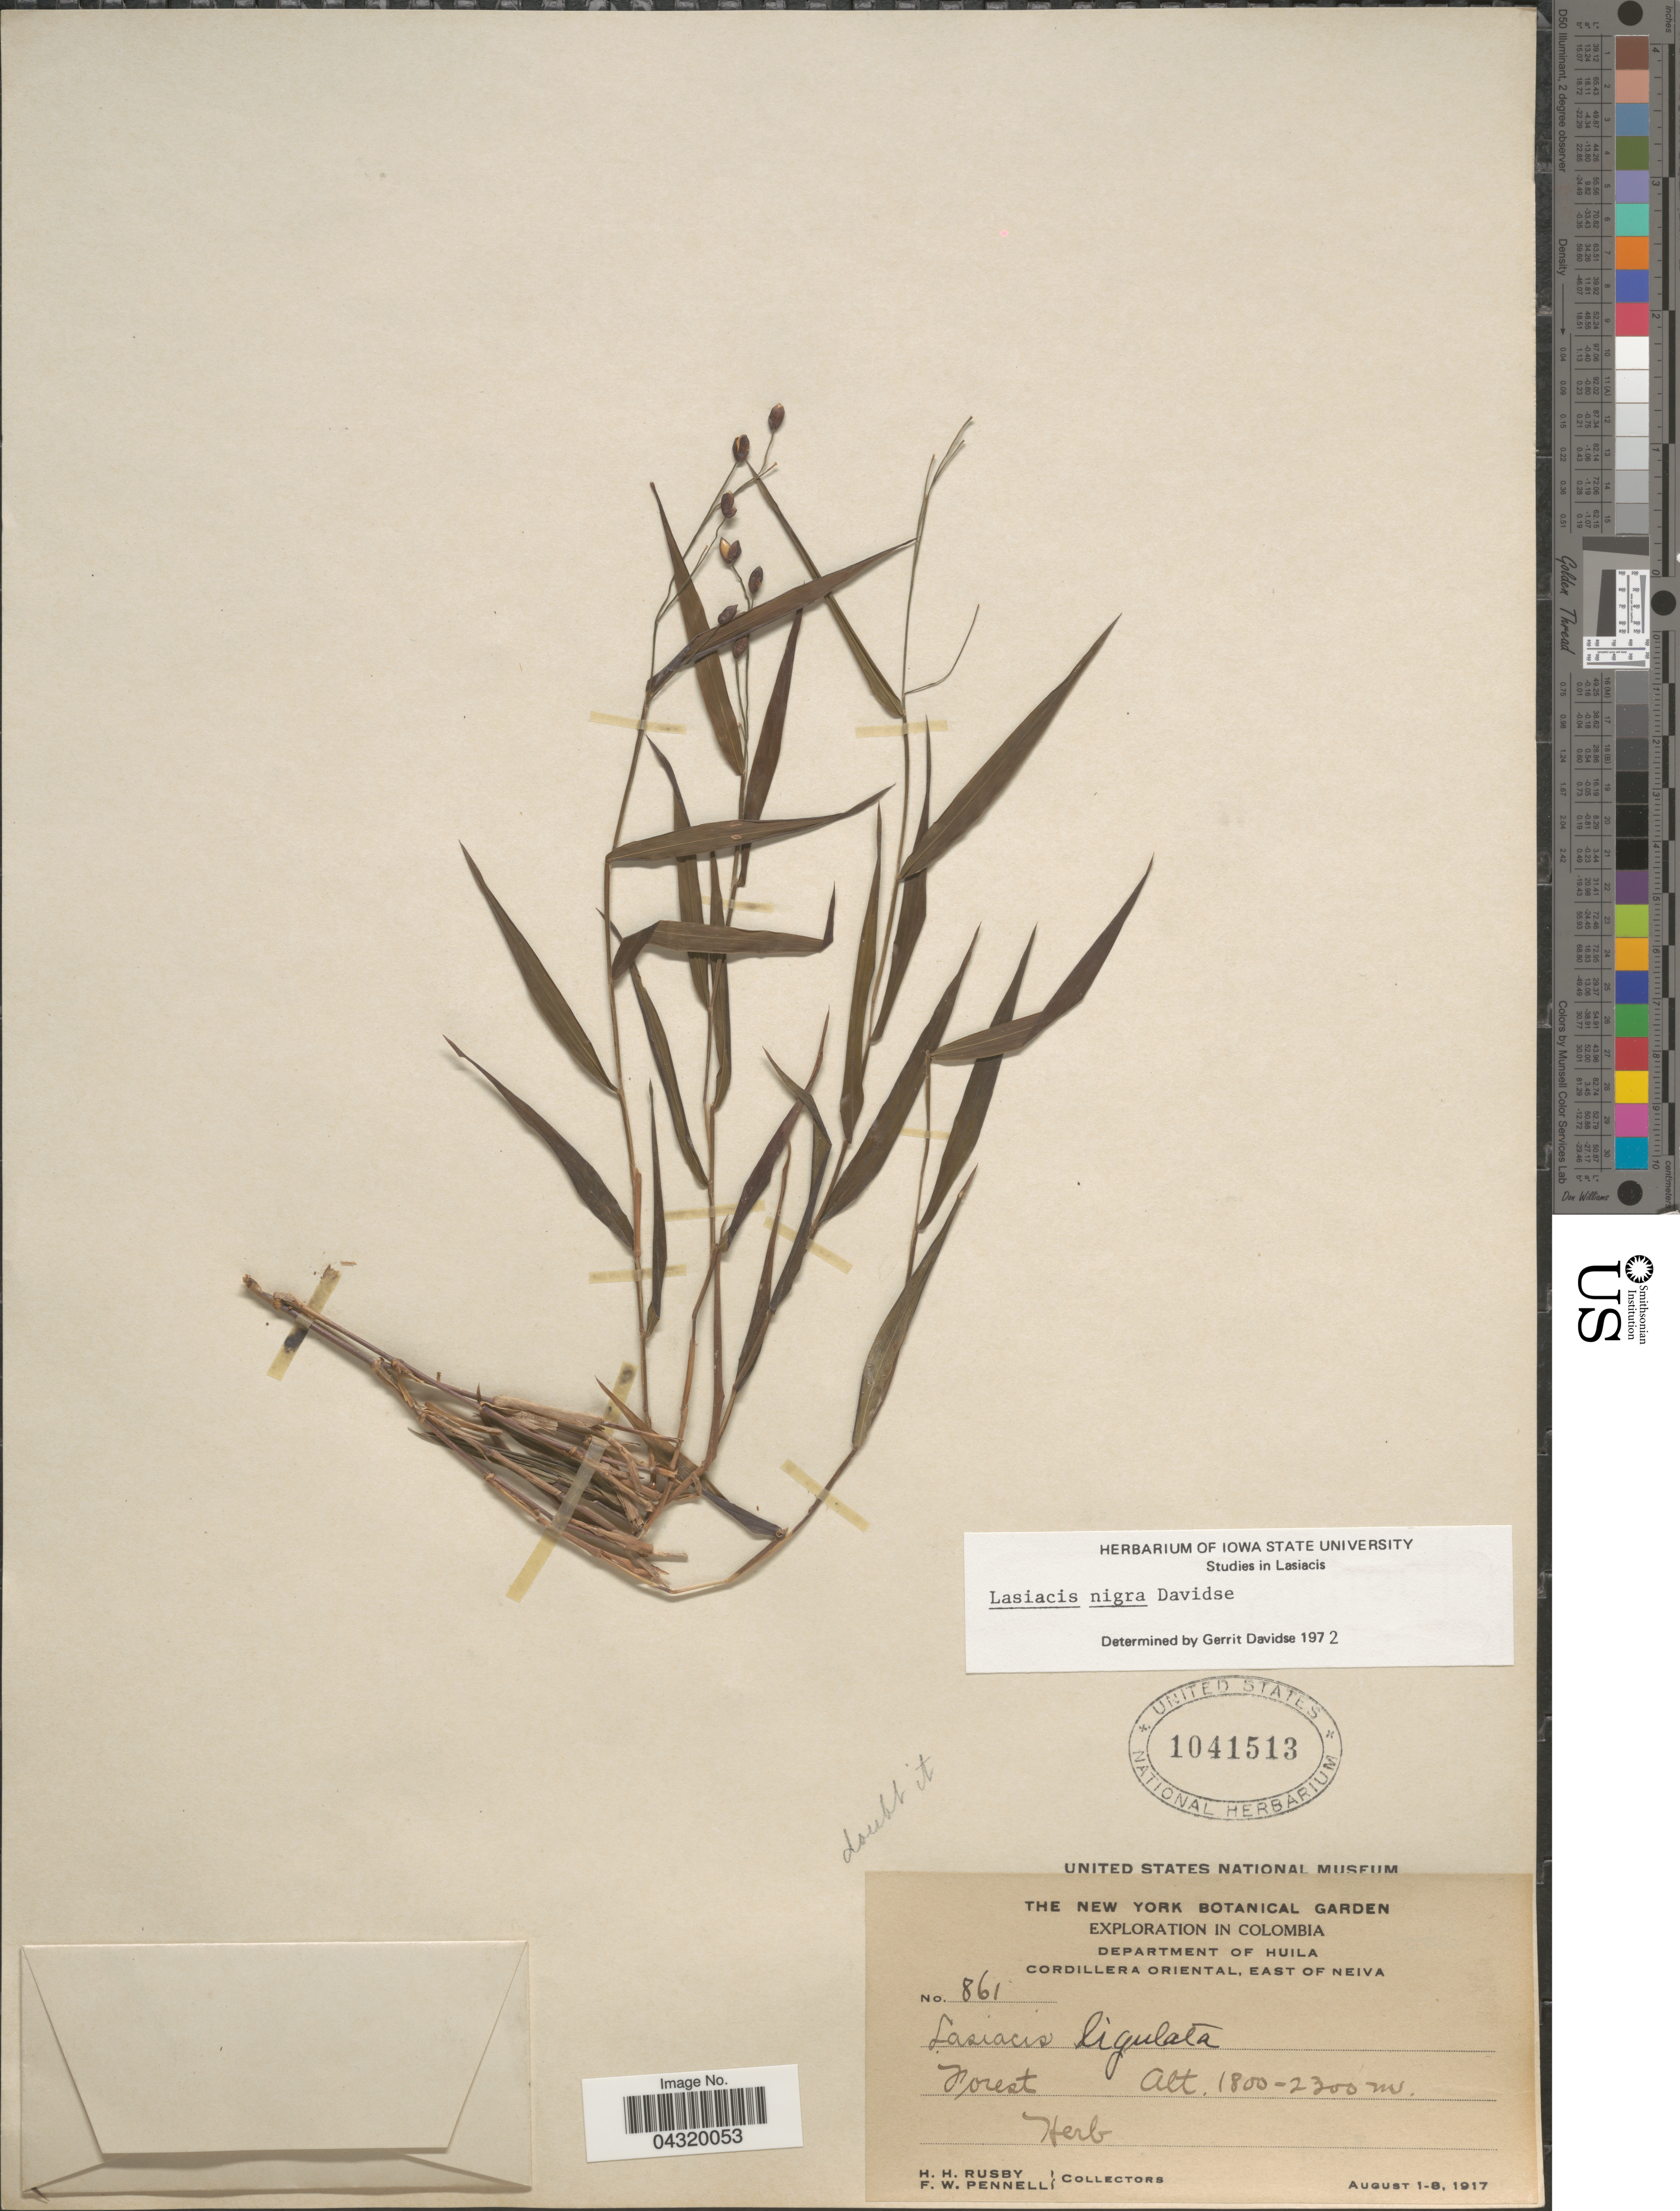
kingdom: Plantae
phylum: Tracheophyta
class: Liliopsida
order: Poales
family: Poaceae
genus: Lasiacis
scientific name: Lasiacis nigra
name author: Davidse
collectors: H. H. Rusby & F. W. Pennell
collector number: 861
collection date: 1917-08-01/1917-08-08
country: Colombia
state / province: Huila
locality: Exploration in Colombia. Department of Huila. Cordillera Oriental, East of Neiva.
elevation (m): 1800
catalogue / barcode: US 1041513